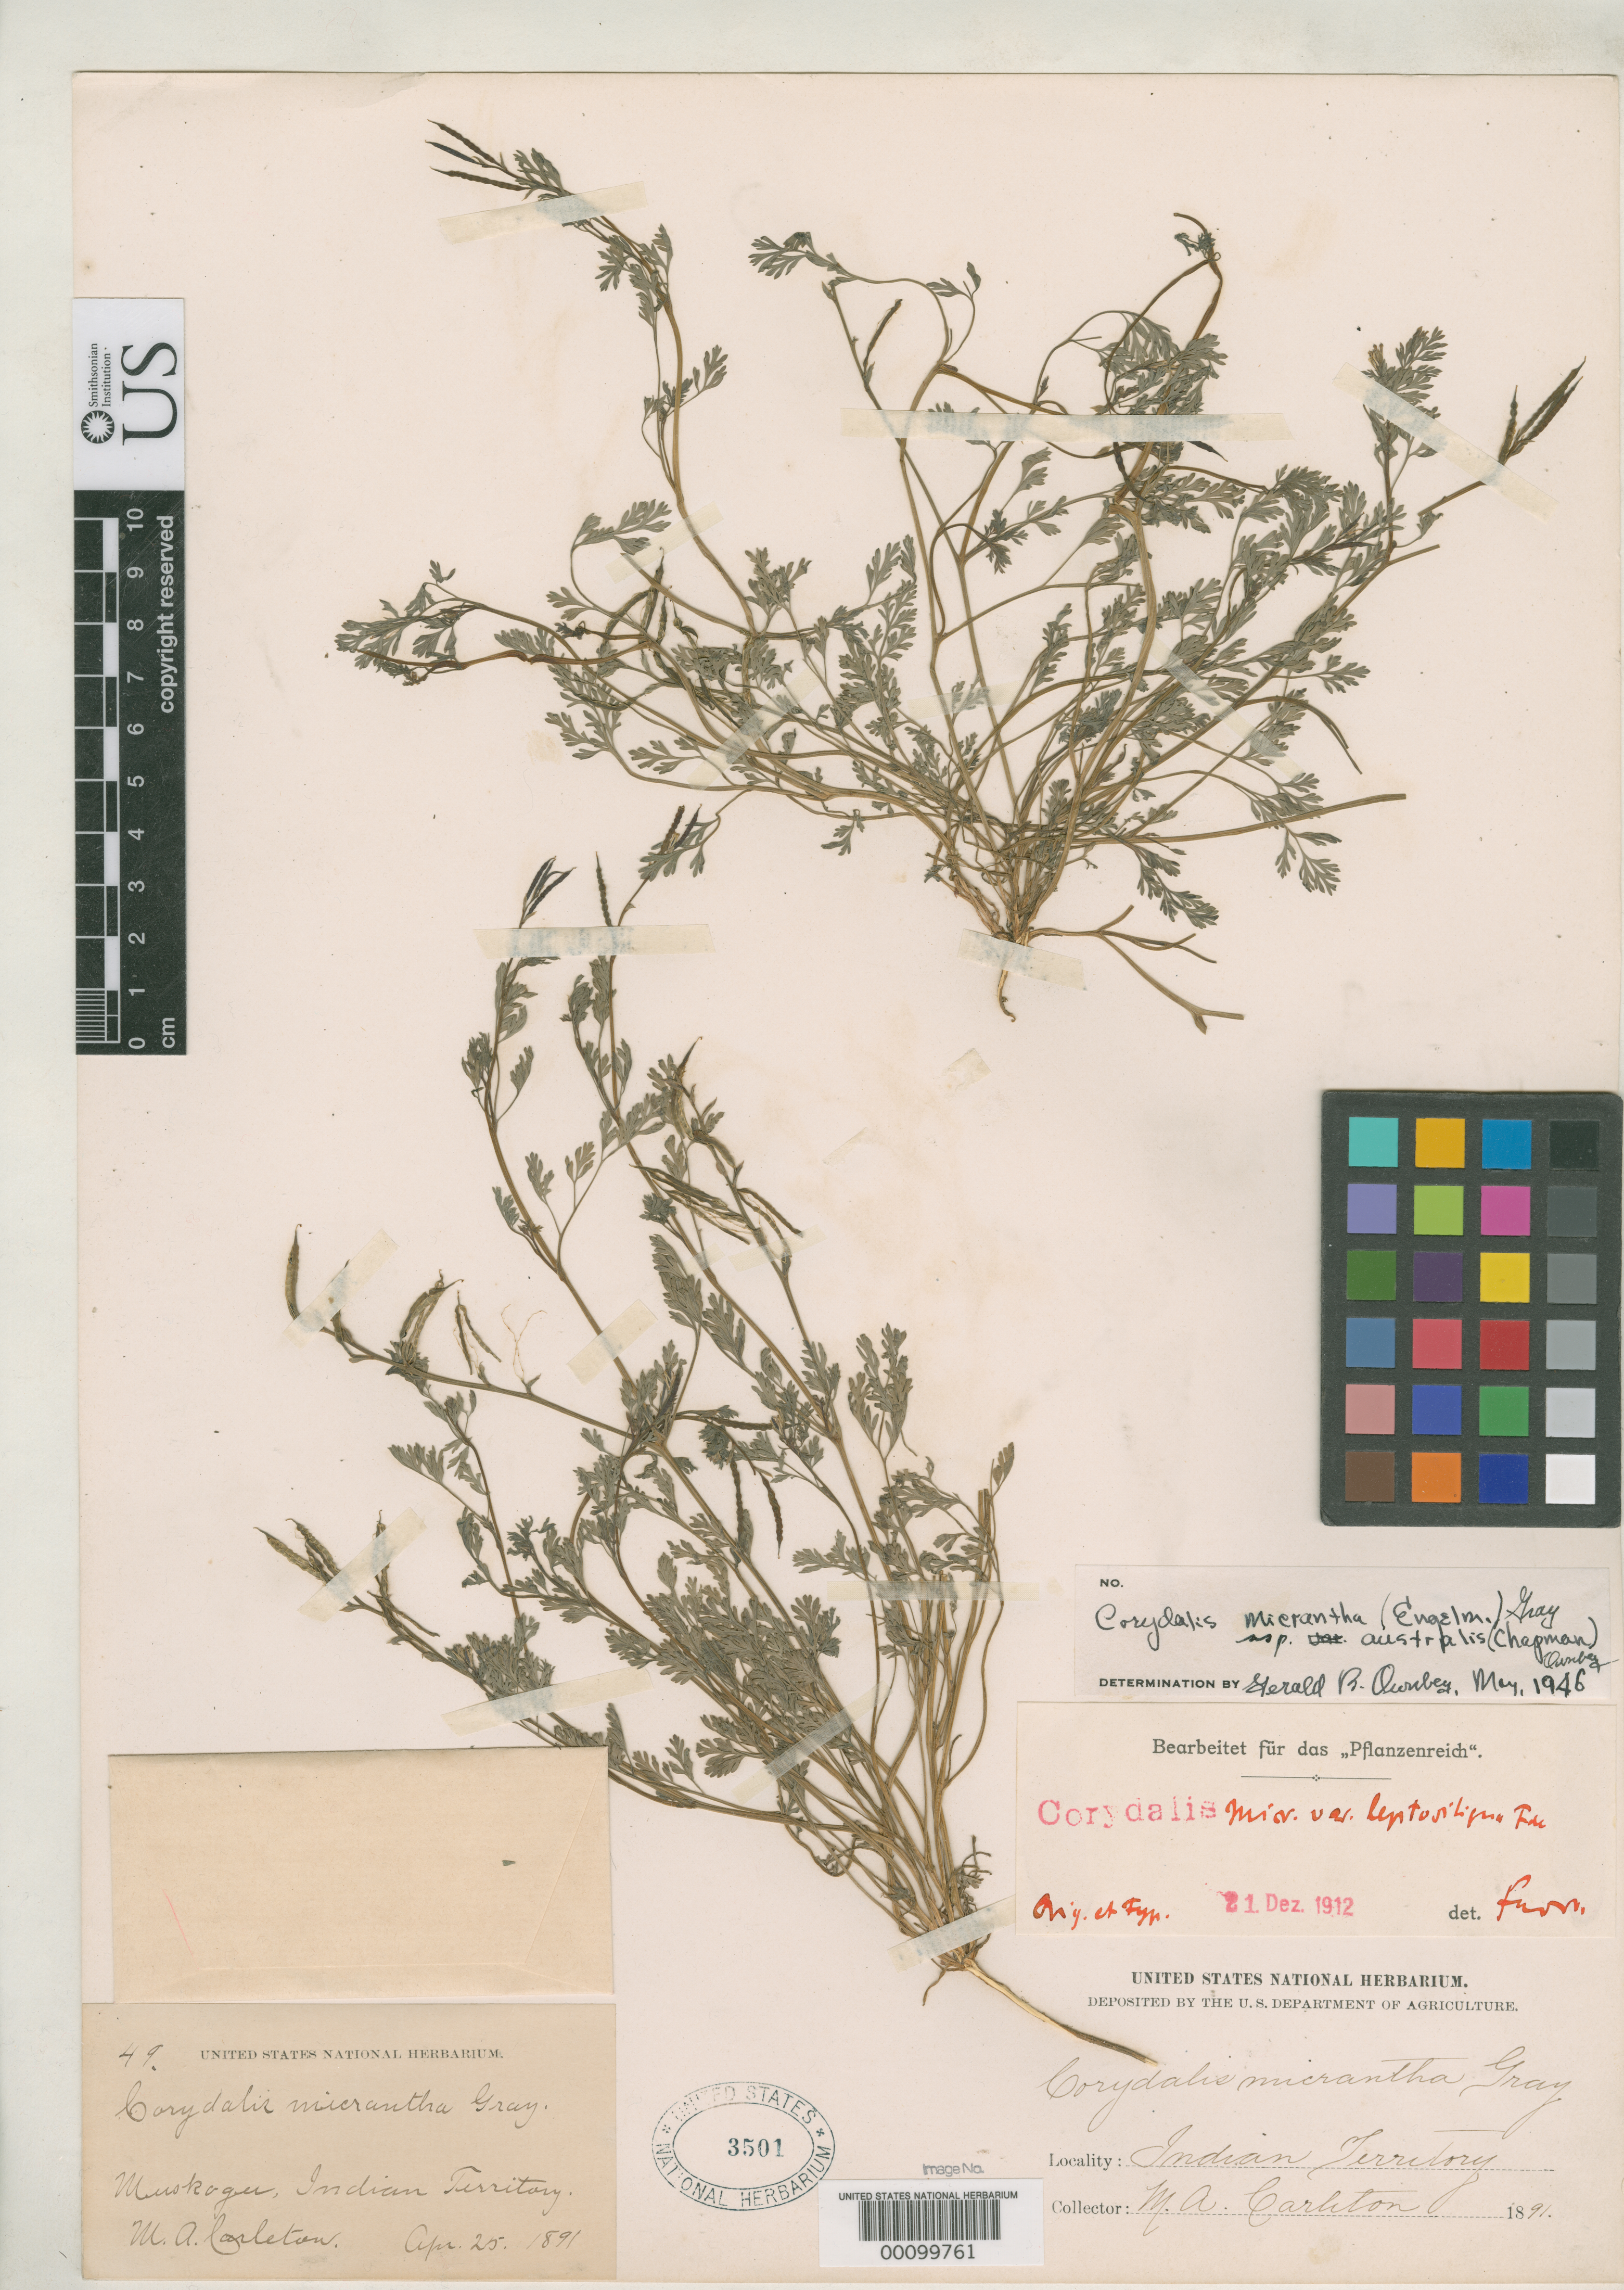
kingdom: Plantae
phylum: Tracheophyta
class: Magnoliopsida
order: Ranunculales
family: Papaveraceae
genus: Corydalis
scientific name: Corydalis micrantha var. leptosiliqua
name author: Fedde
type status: Isotype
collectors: M. A. Carleton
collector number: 49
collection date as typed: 25 Apr 1891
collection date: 1891-04-25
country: United States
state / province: Oklahoma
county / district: Muskogee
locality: Muskogee.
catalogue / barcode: US 3501